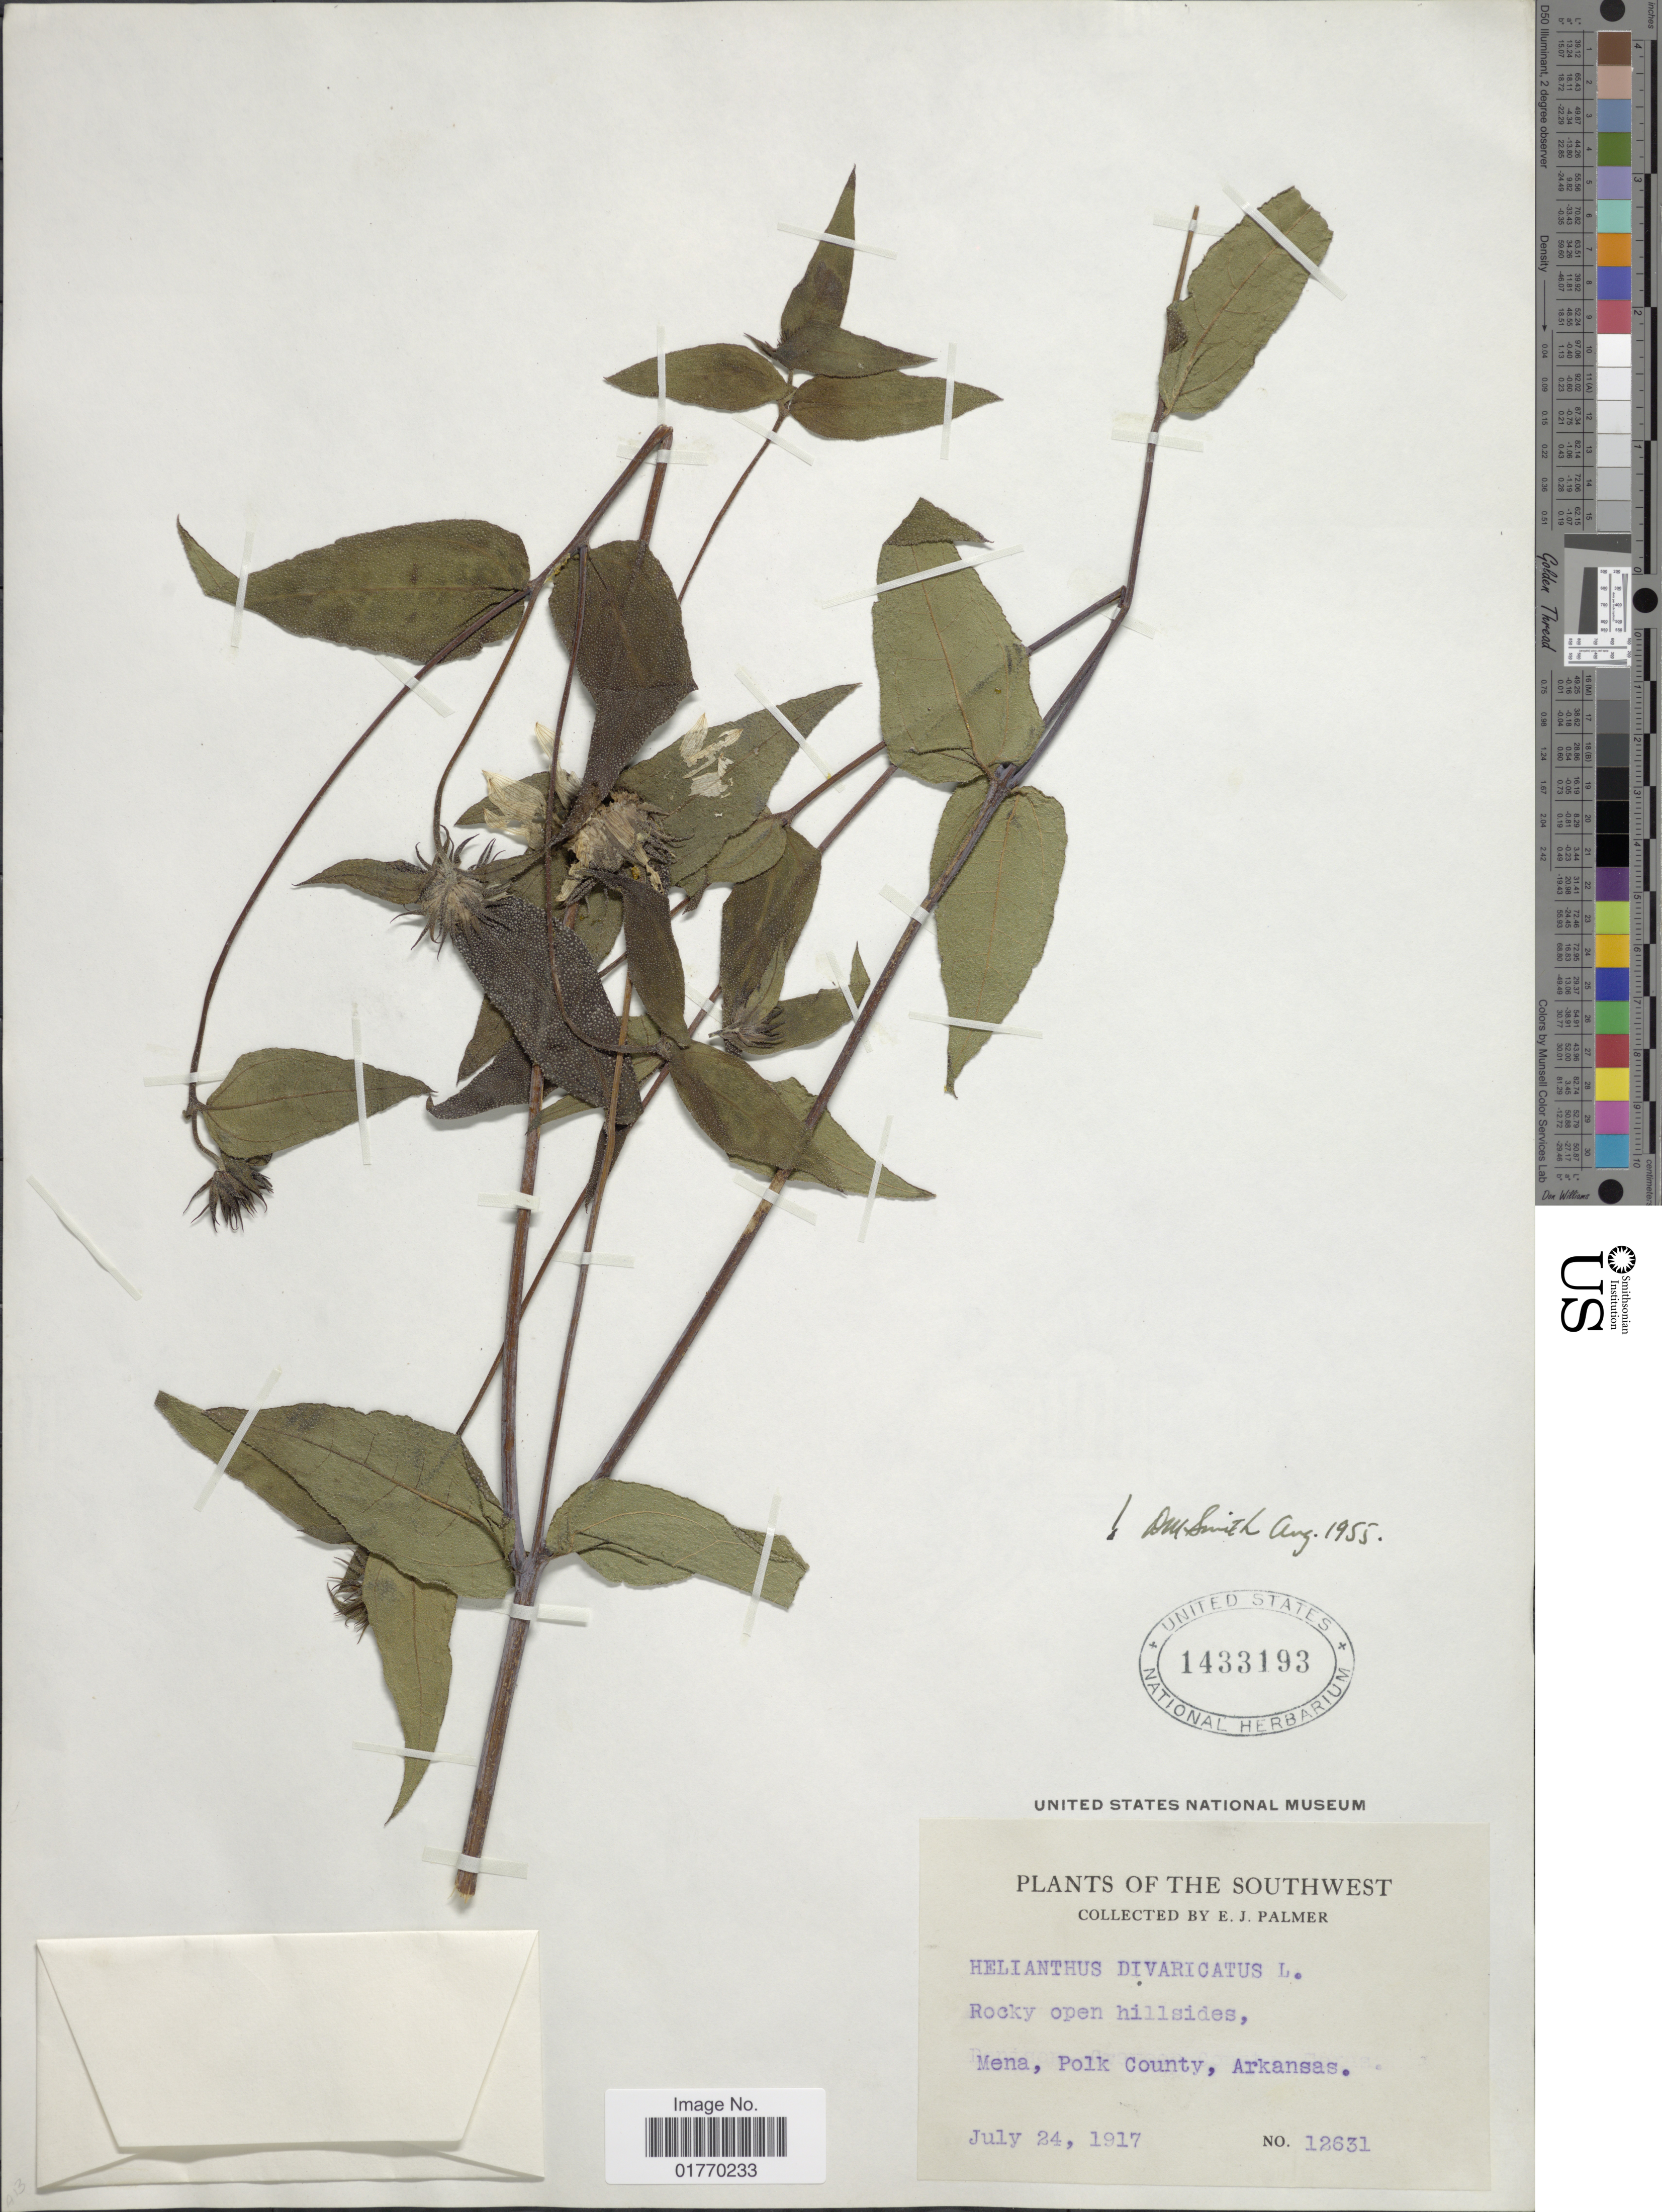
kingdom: Plantae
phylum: Tracheophyta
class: Magnoliopsida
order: Asterales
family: Asteraceae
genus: Helianthus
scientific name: Helianthus divaricatus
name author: L.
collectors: E. J. Palmer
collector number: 12631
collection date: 1917-07-24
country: United States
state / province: Arkansas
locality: Mena, Polk County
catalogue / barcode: US 1433193